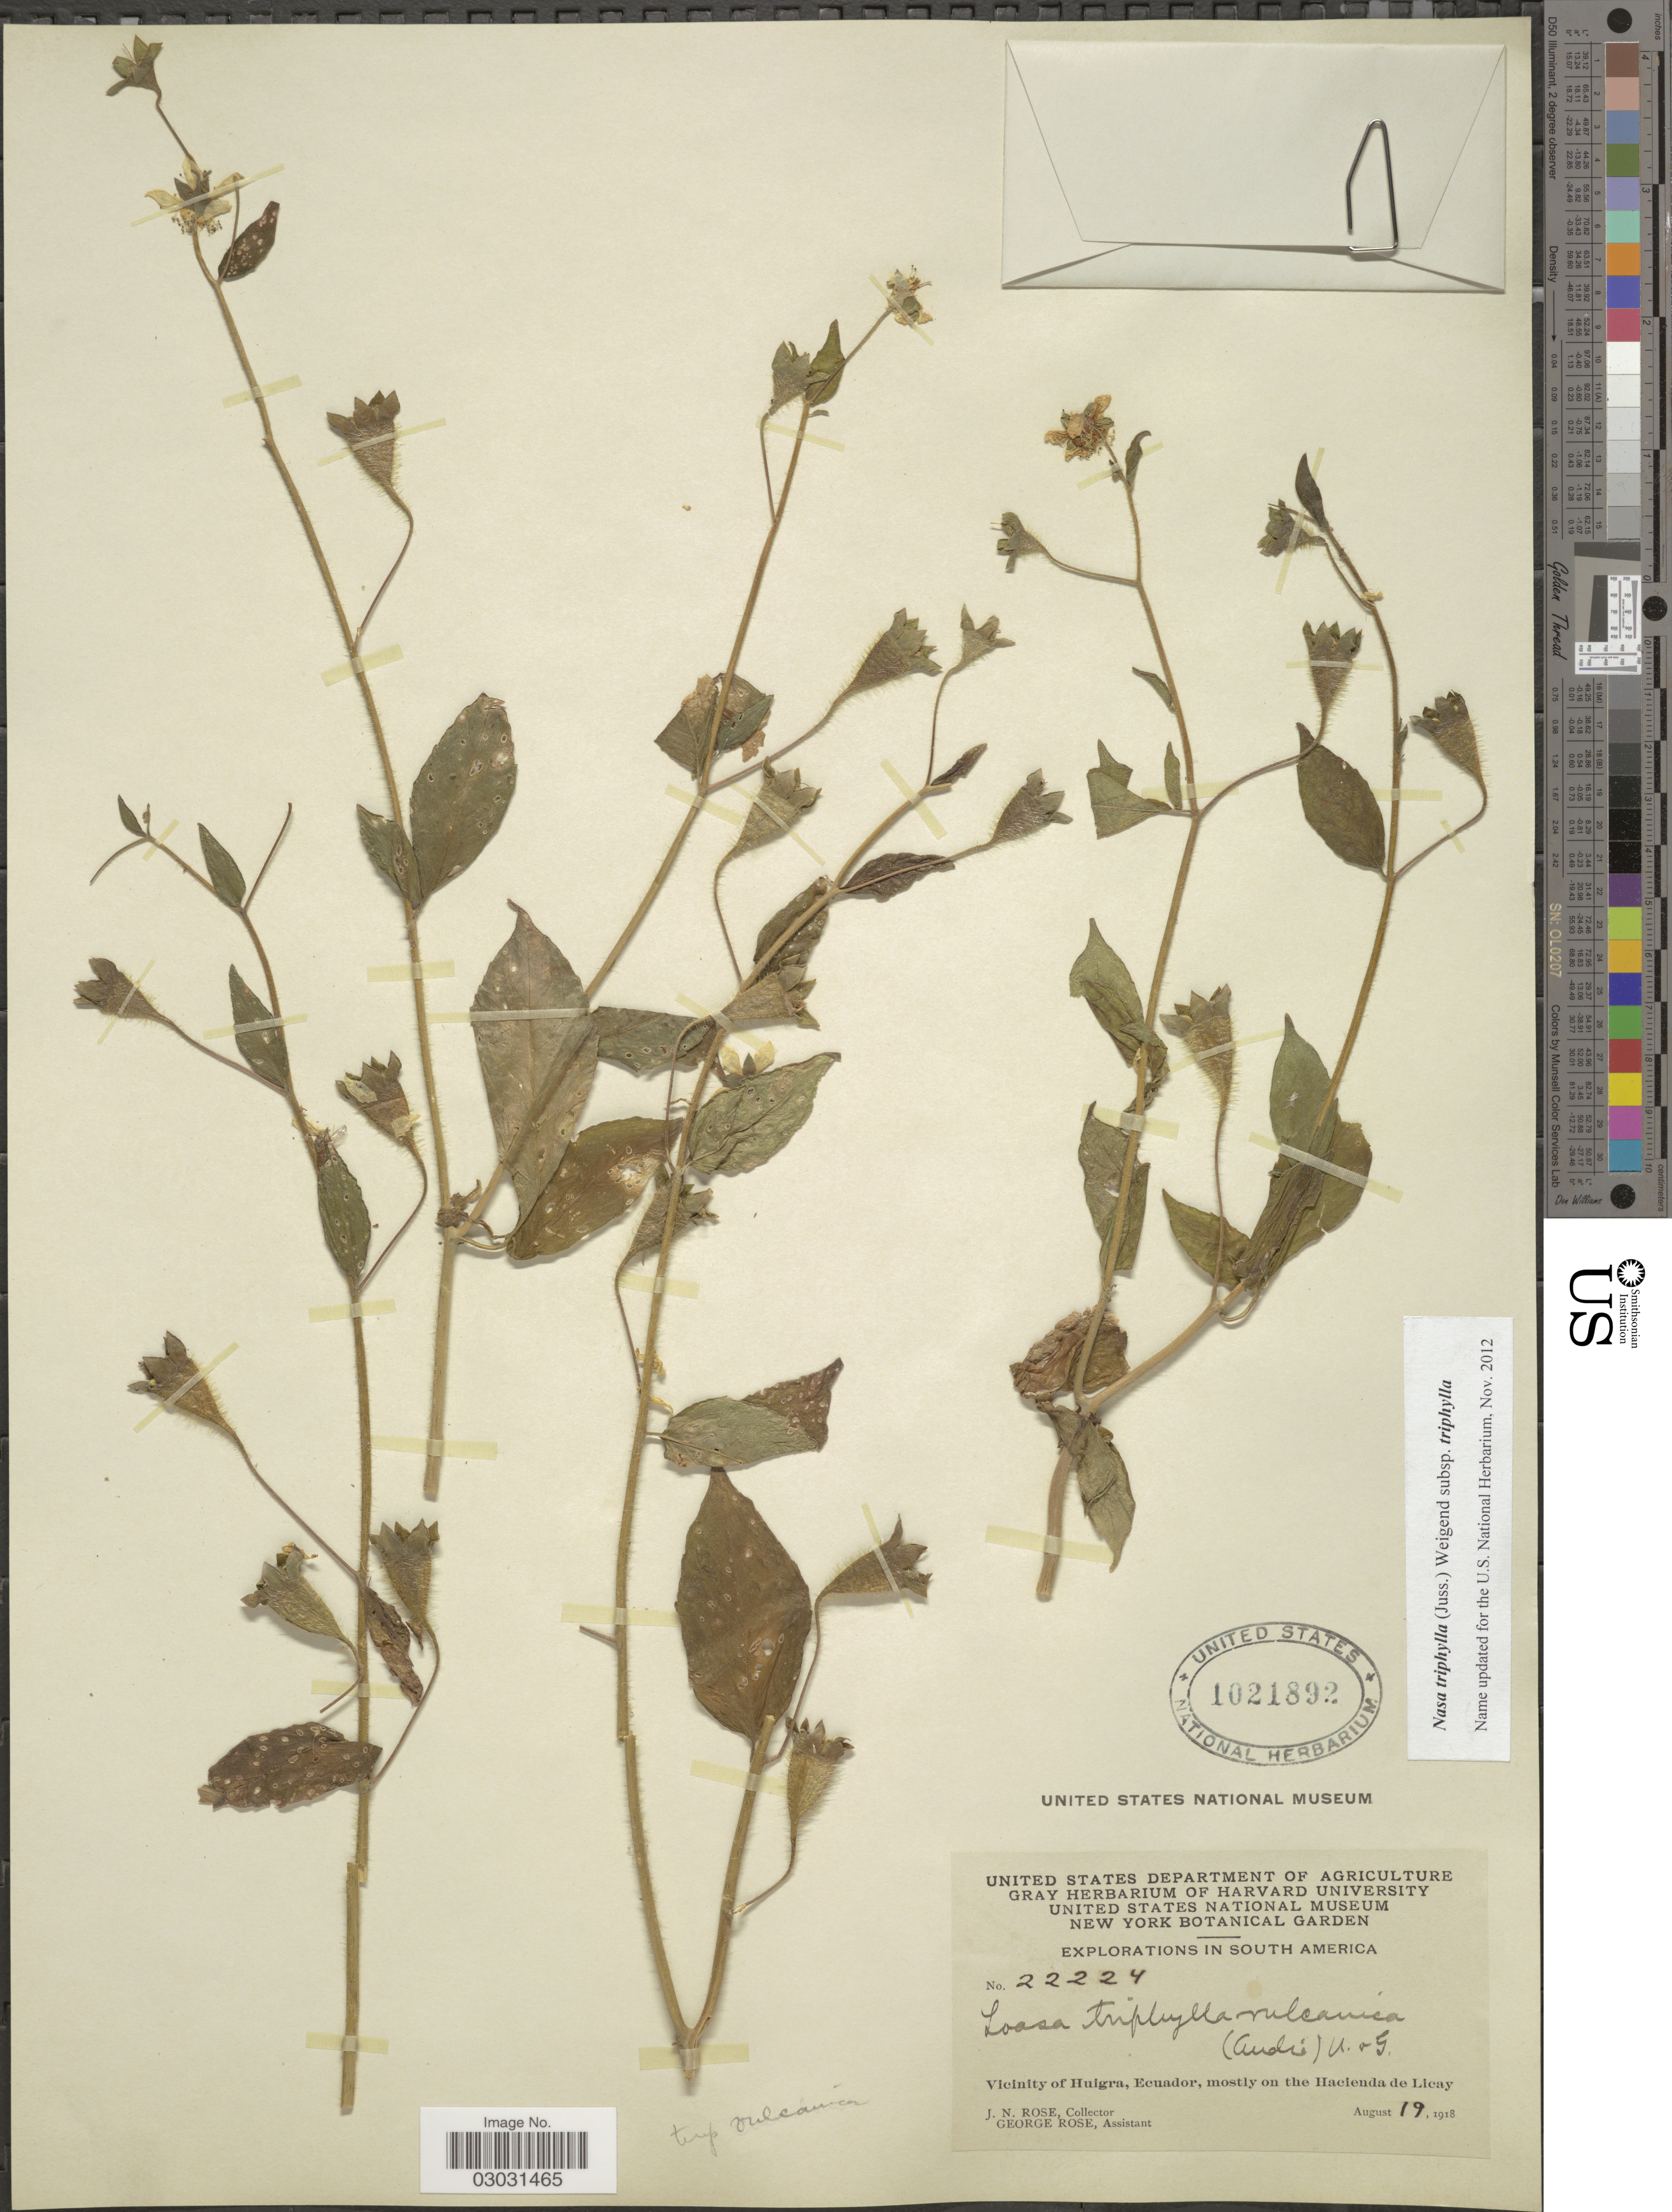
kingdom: Plantae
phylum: Tracheophyta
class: Magnoliopsida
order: Cornales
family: Loasaceae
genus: Nasa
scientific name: Nasa triphylla subsp. triphylla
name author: (Juss.) Wiegand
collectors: J. N. Rose & G. Rose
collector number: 22224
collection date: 1918-08-19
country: Ecuador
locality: Vicinity of Huigra, mostly on the Hacienda de Licay.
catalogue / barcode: US 1021892